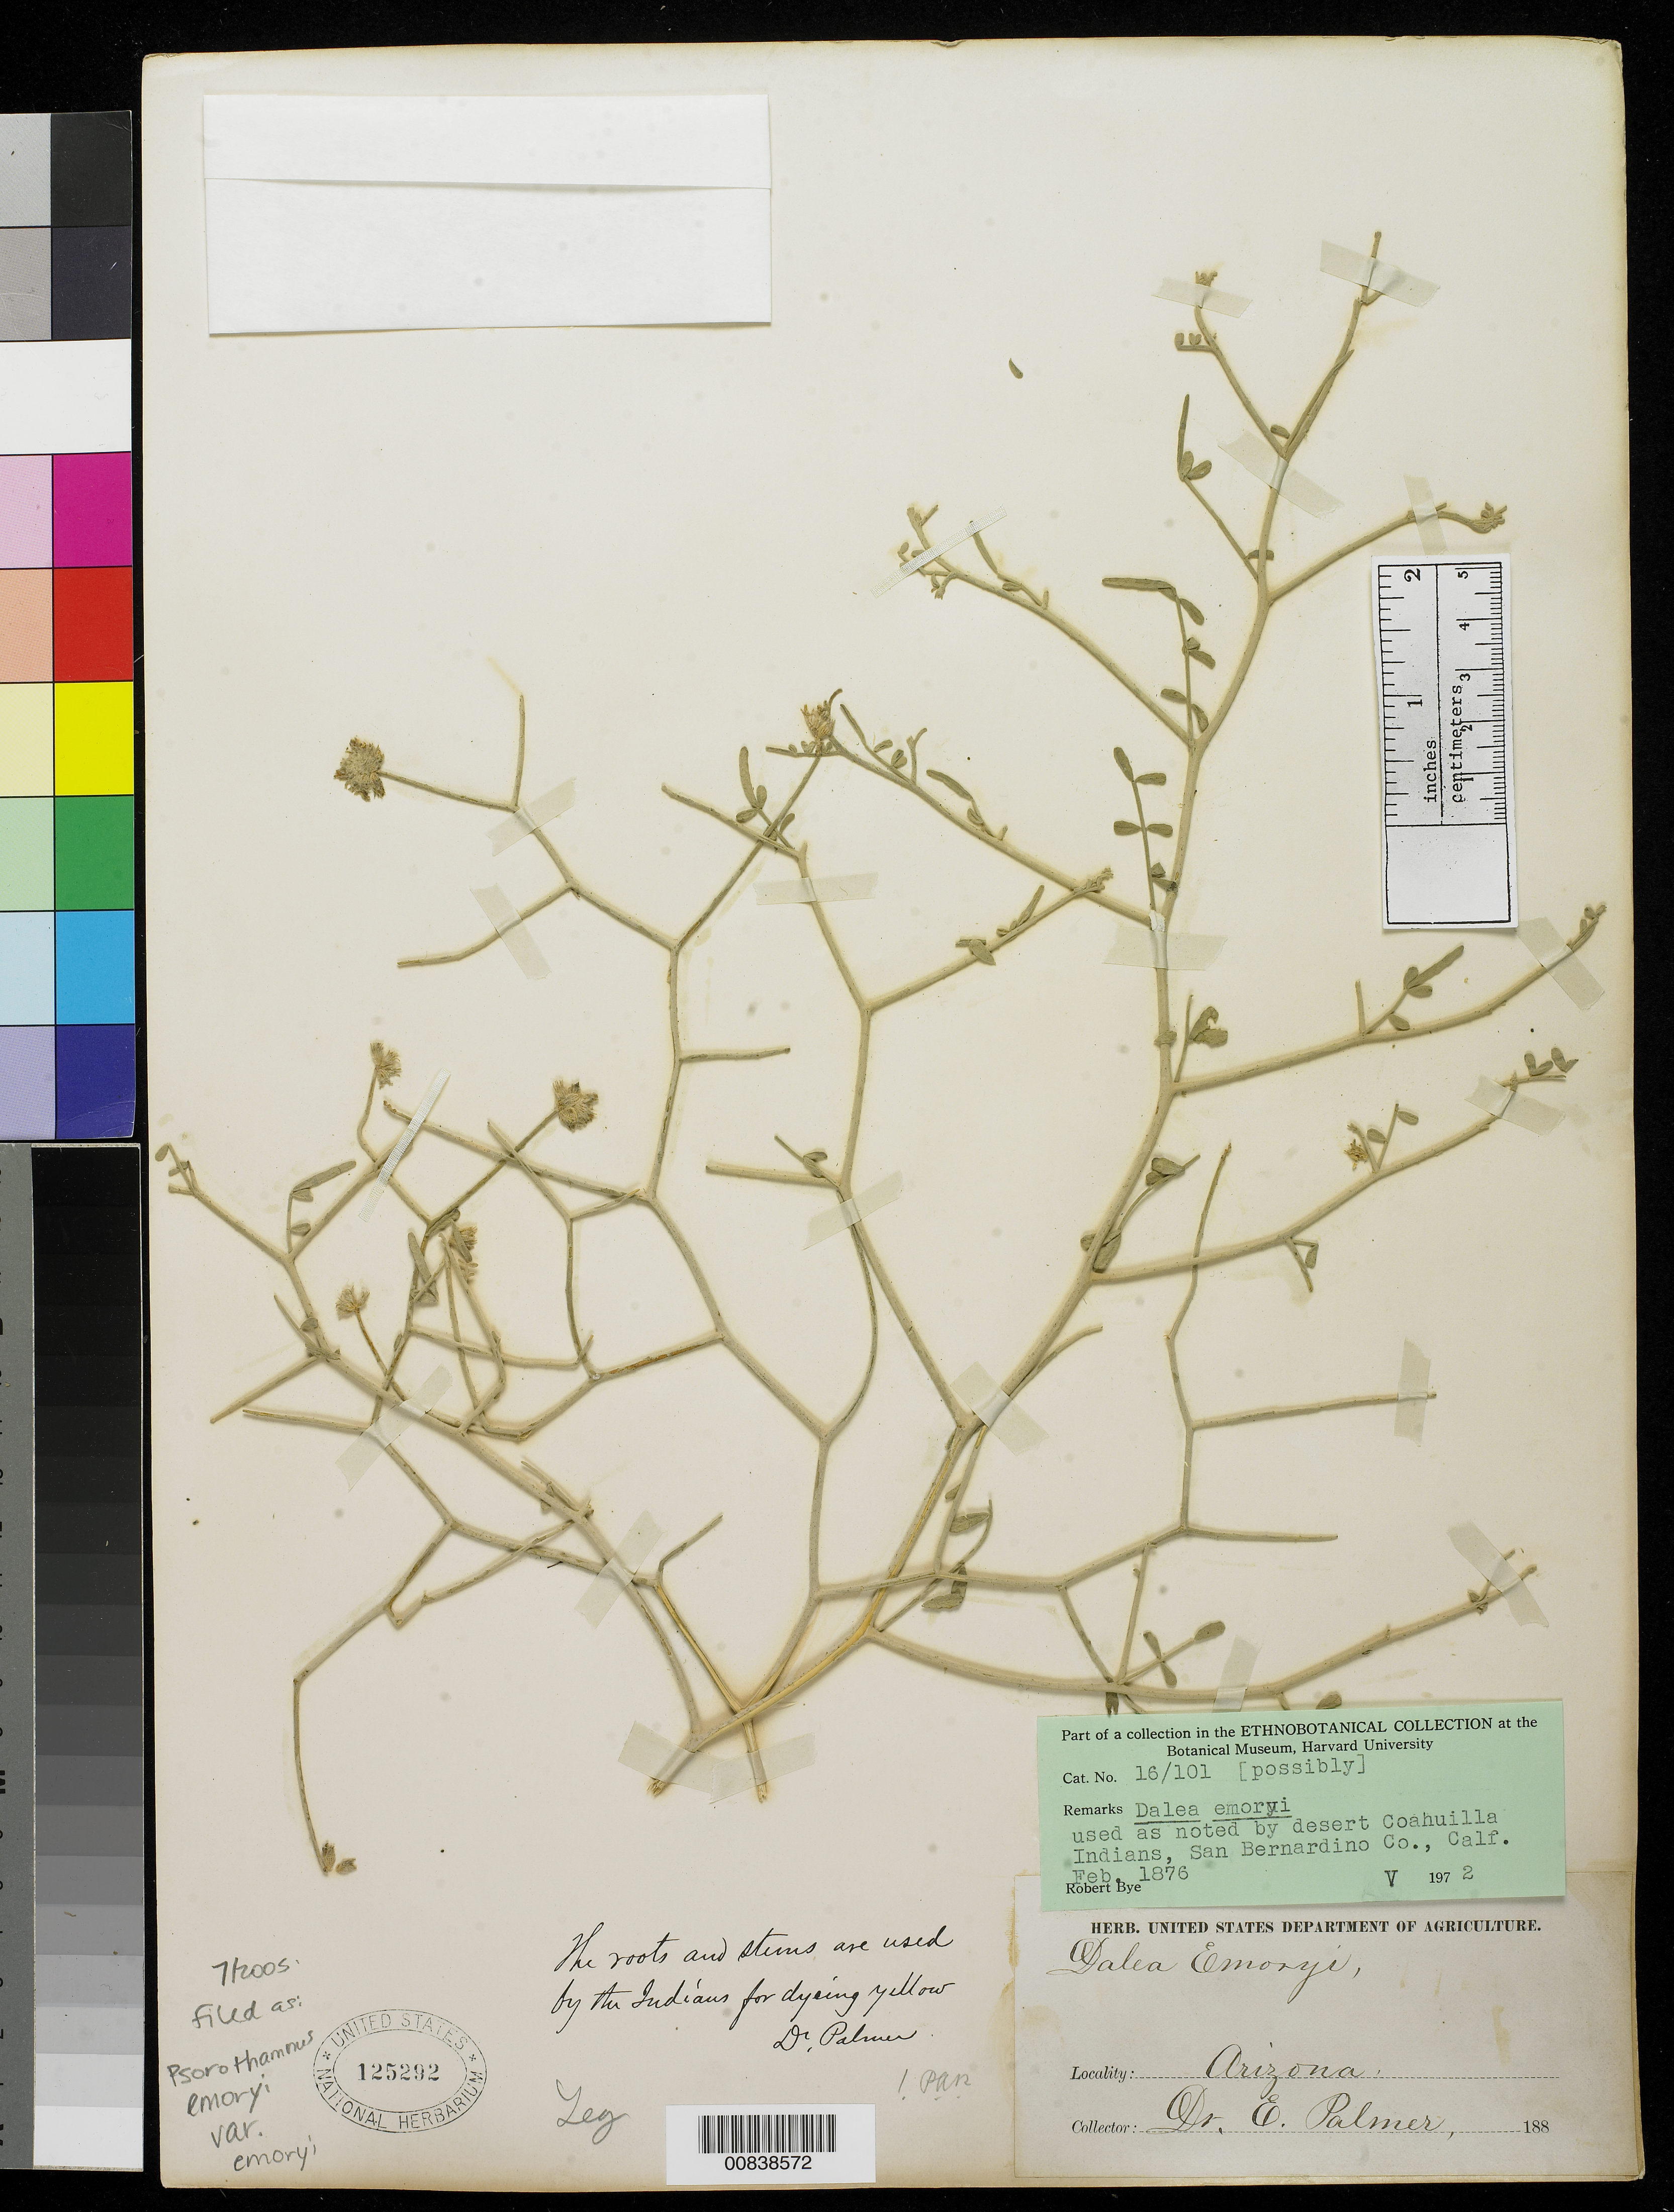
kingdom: Plantae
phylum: Tracheophyta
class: Magnoliopsida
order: Fabales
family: Fabaceae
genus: Psorothamnus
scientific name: Psorothamnus emoryi var. emoryi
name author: (A. Gray) Rydb.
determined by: Strong, M. T., (US), Smithsonian Institution - National Museum of Natural History (UNITED STATES)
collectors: E. Palmer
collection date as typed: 188-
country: United States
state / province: Arizona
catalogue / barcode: US 125292